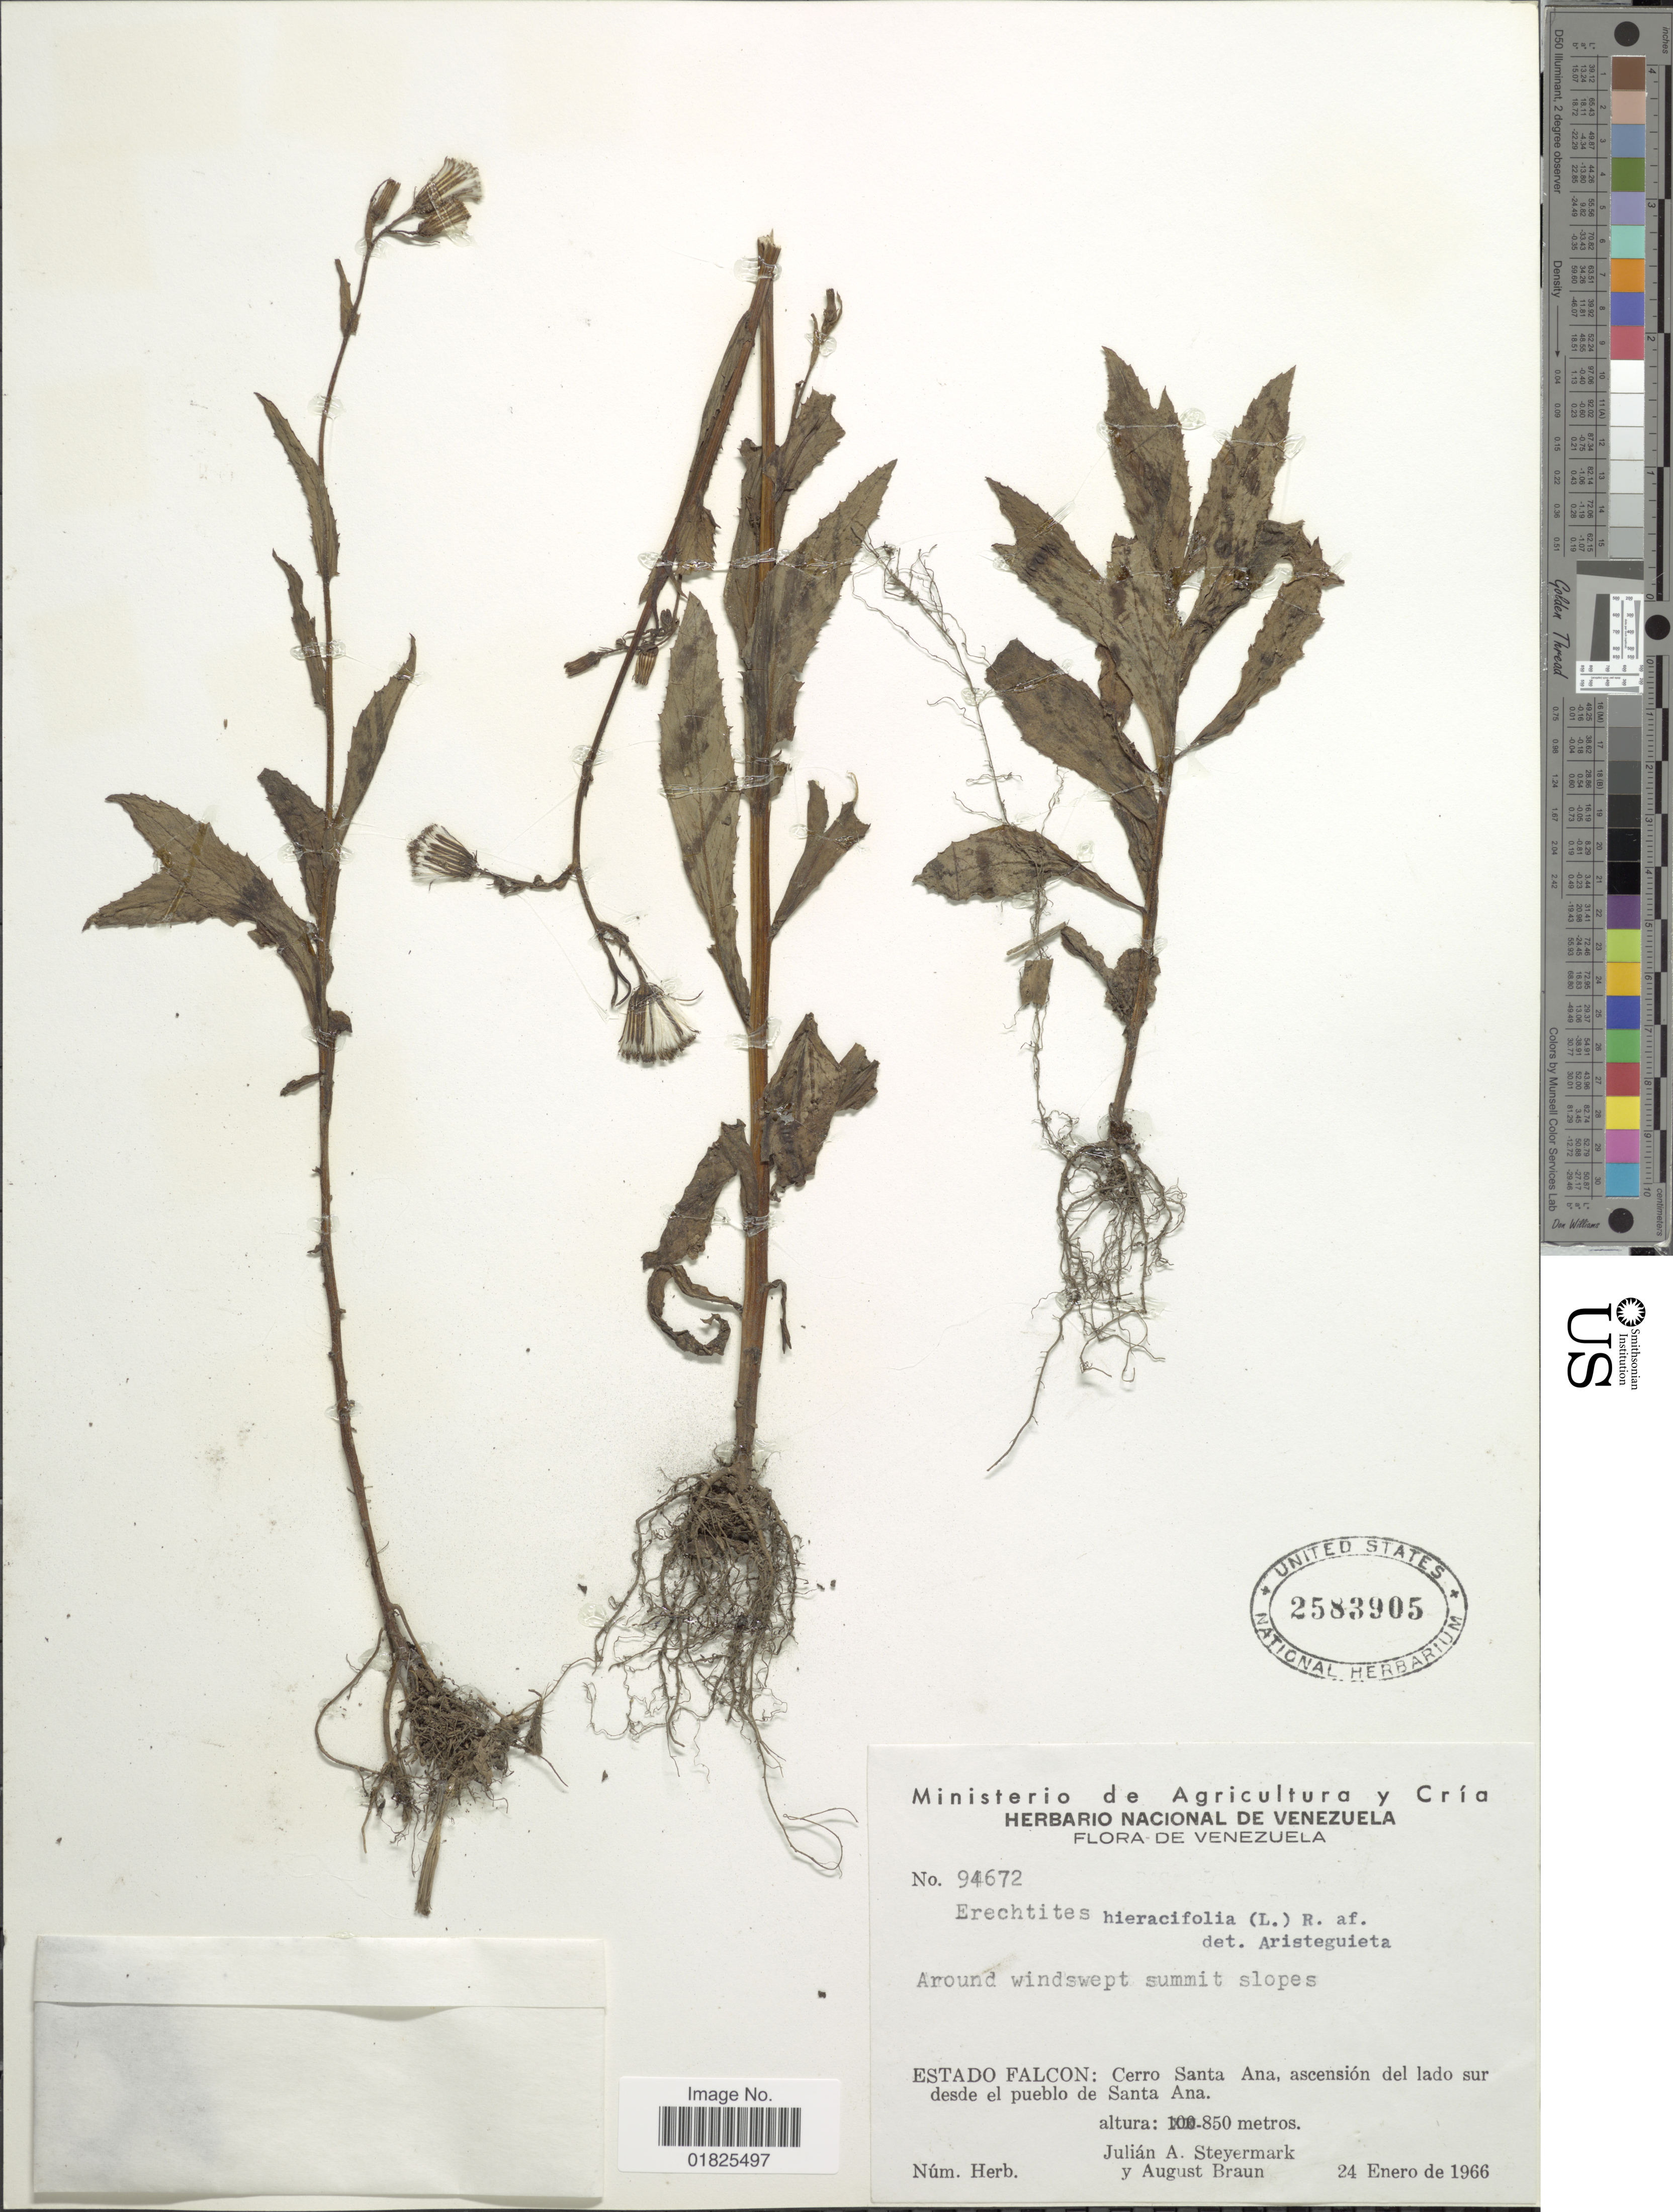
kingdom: Plantae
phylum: Tracheophyta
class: Magnoliopsida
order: Asterales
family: Asteraceae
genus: Erechtites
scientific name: Erechtites hieraciifolius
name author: (L.) Raf. ex DC.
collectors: J. Steyermark & A. Braun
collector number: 94672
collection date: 1966-01-24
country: Venezuela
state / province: Falcón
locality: Cerro Santa Ana, ascencion del lado sur desde el pueblo de Santa Ana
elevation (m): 850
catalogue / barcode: US 2583905